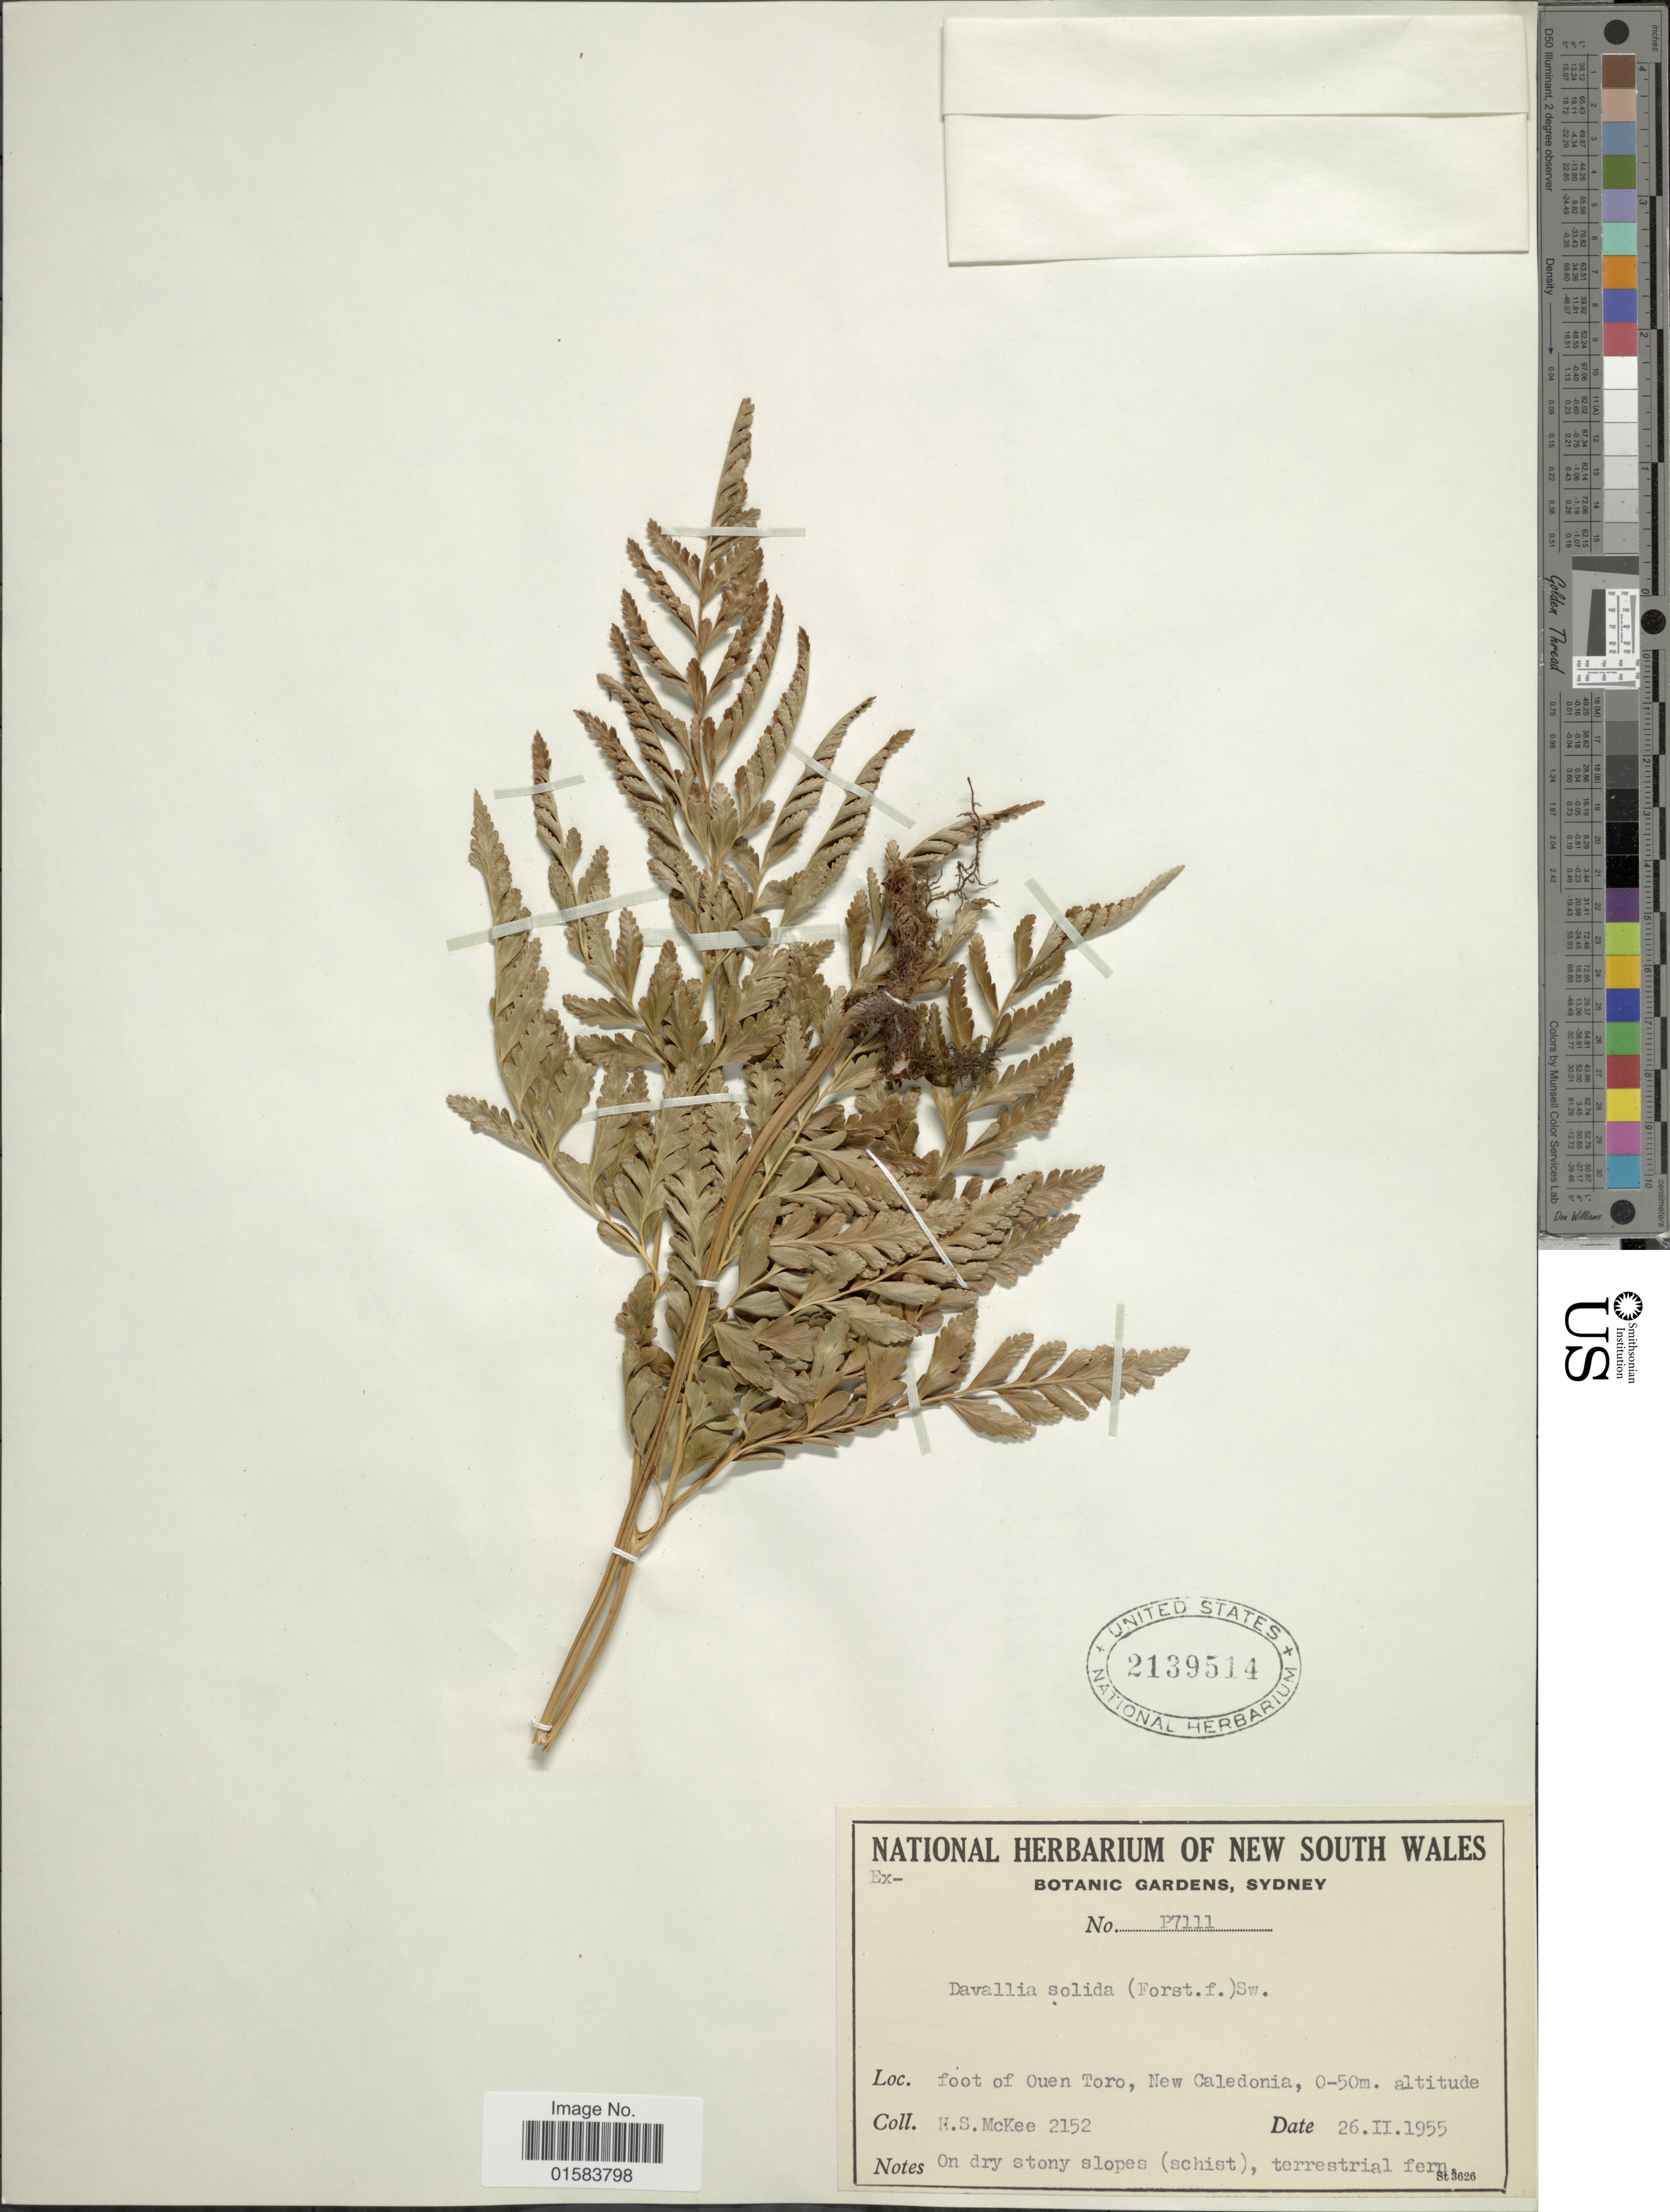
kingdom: Plantae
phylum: Tracheophyta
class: Polypodiopsida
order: Polypodiales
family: Davalliaceae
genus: Davallia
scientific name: Davallia solida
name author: (G. Forst.) Sw.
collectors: H. Mackee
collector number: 2152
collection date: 1955-02-26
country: New Caledonia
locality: Fooy of Ouen Toro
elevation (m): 0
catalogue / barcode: US 2139514